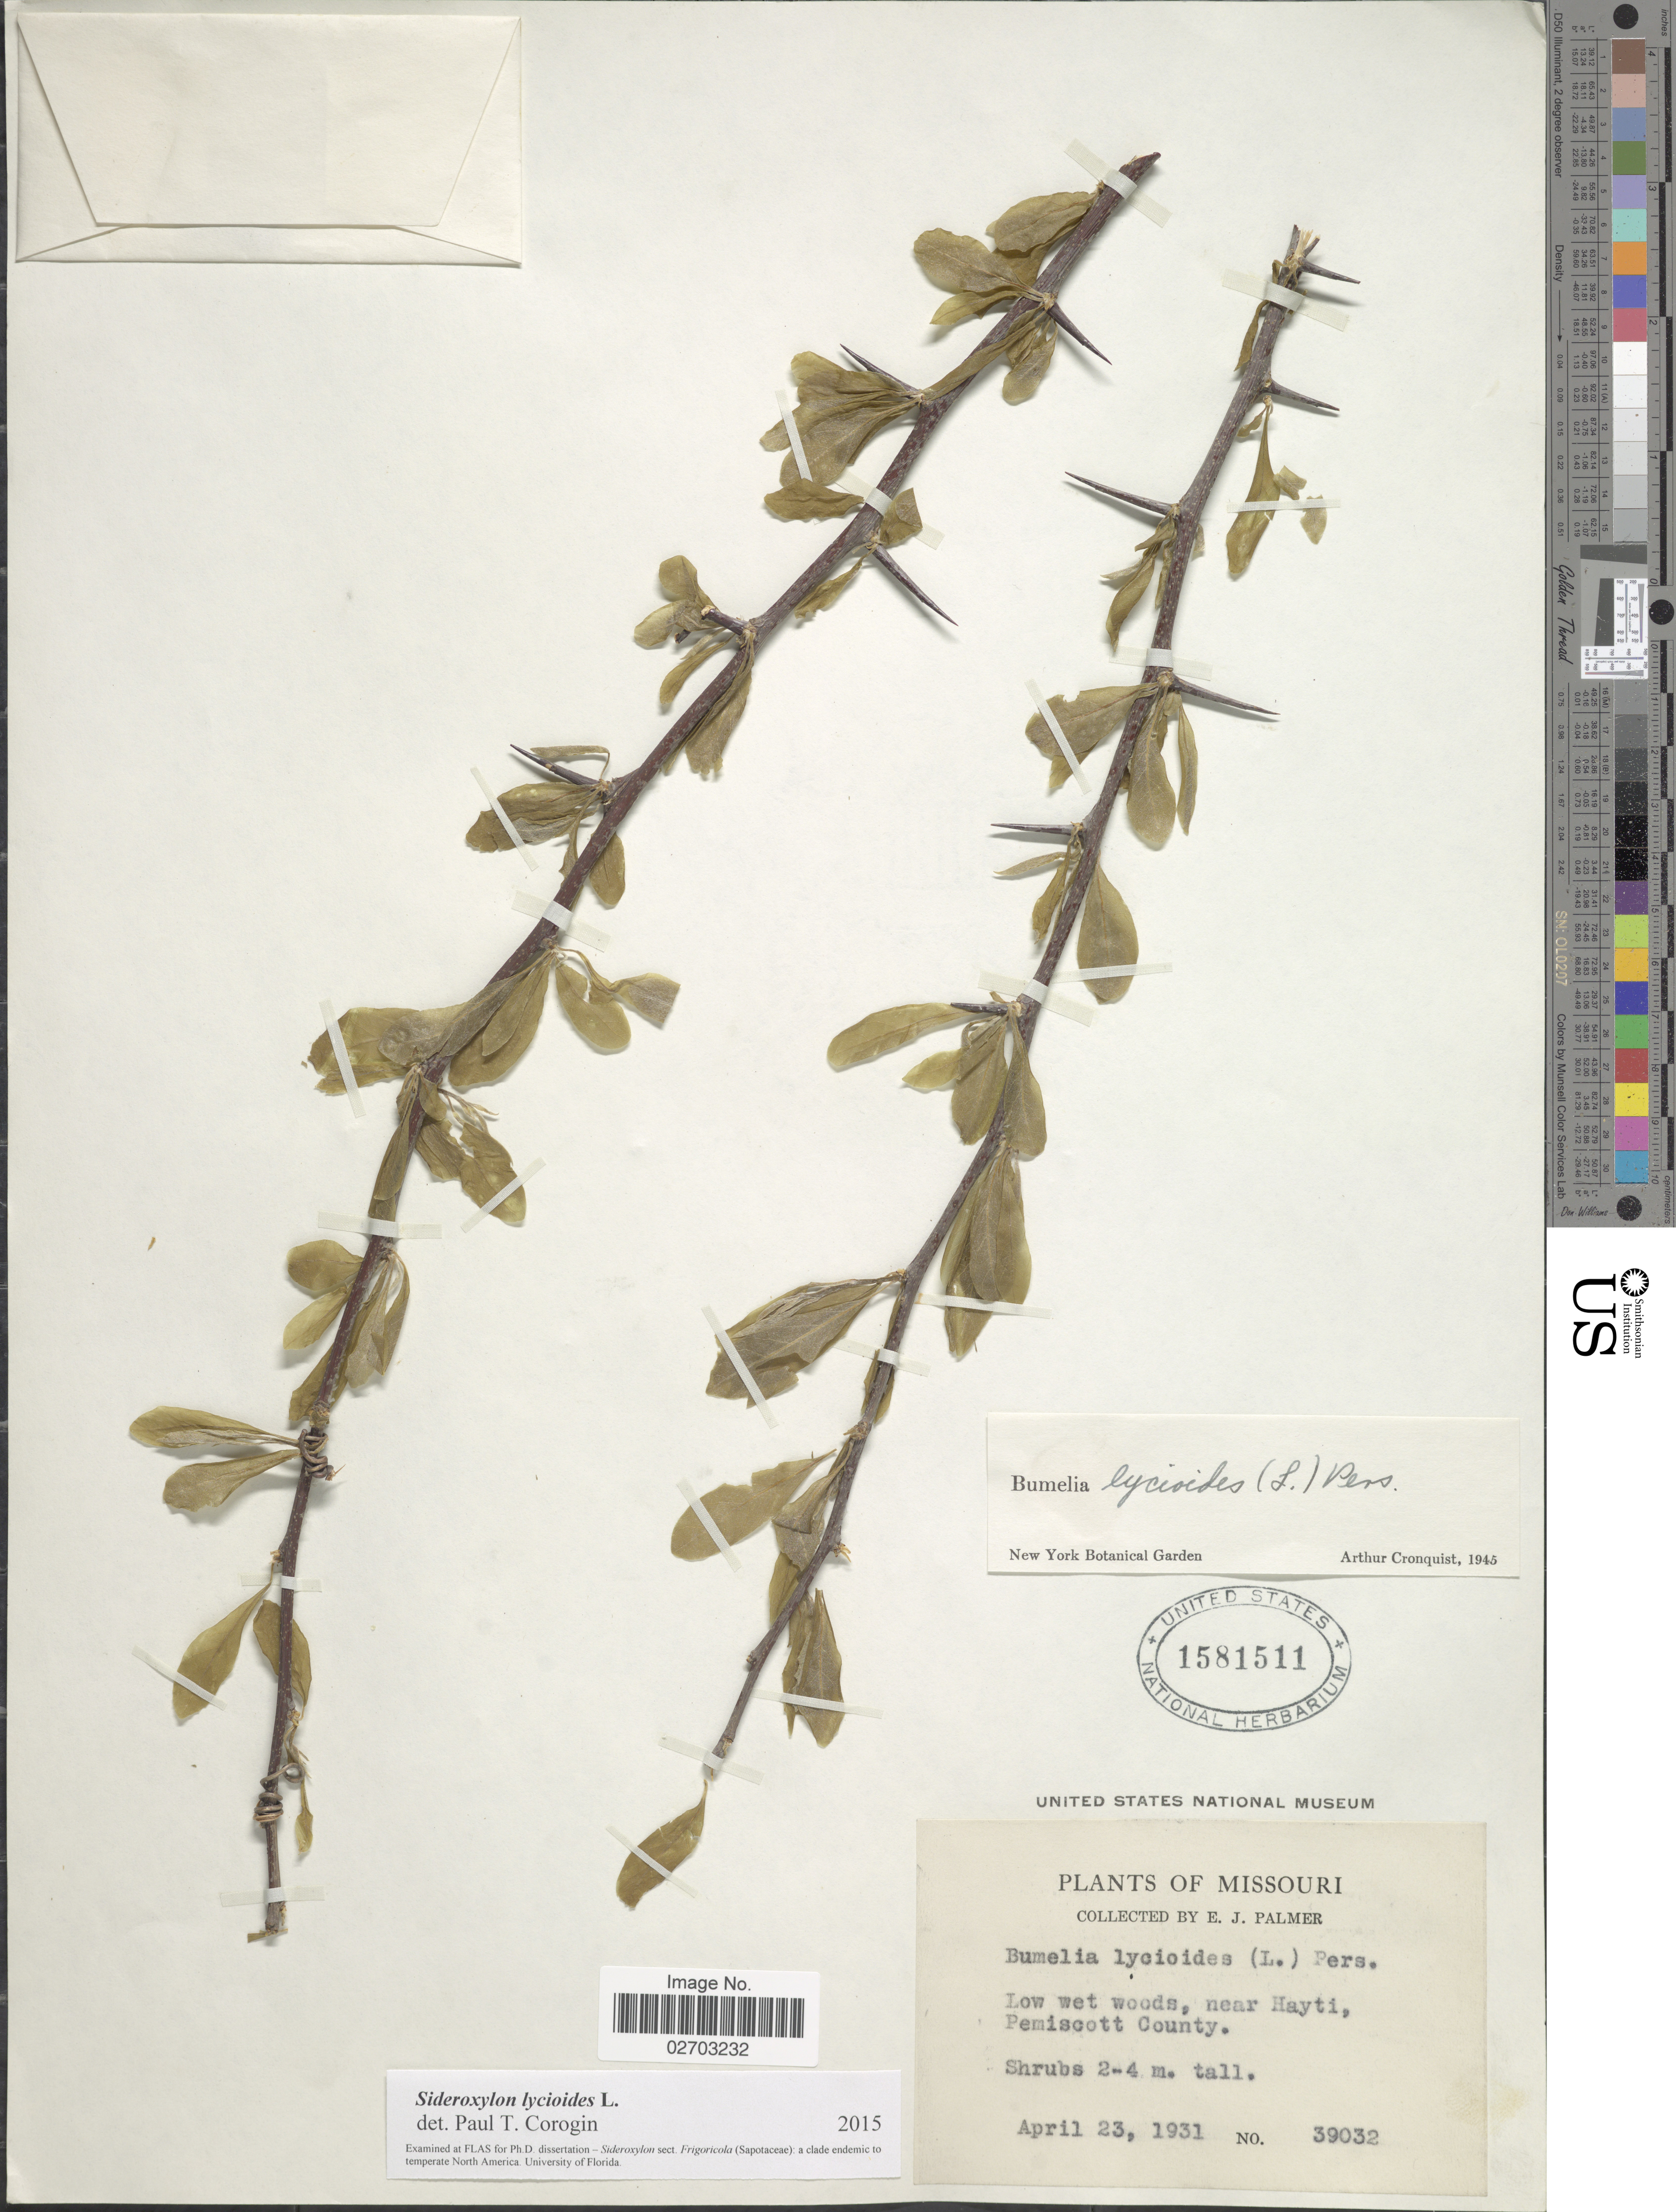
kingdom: Plantae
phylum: Tracheophyta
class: Magnoliopsida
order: Ericales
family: Sapotaceae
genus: Sideroxylon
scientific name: Sideroxylon lycioides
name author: L.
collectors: E. J. Palmer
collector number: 39032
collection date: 1931-04-23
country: United States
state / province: Missouri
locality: Near Hayti, Pemiscott County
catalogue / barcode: US 1581511